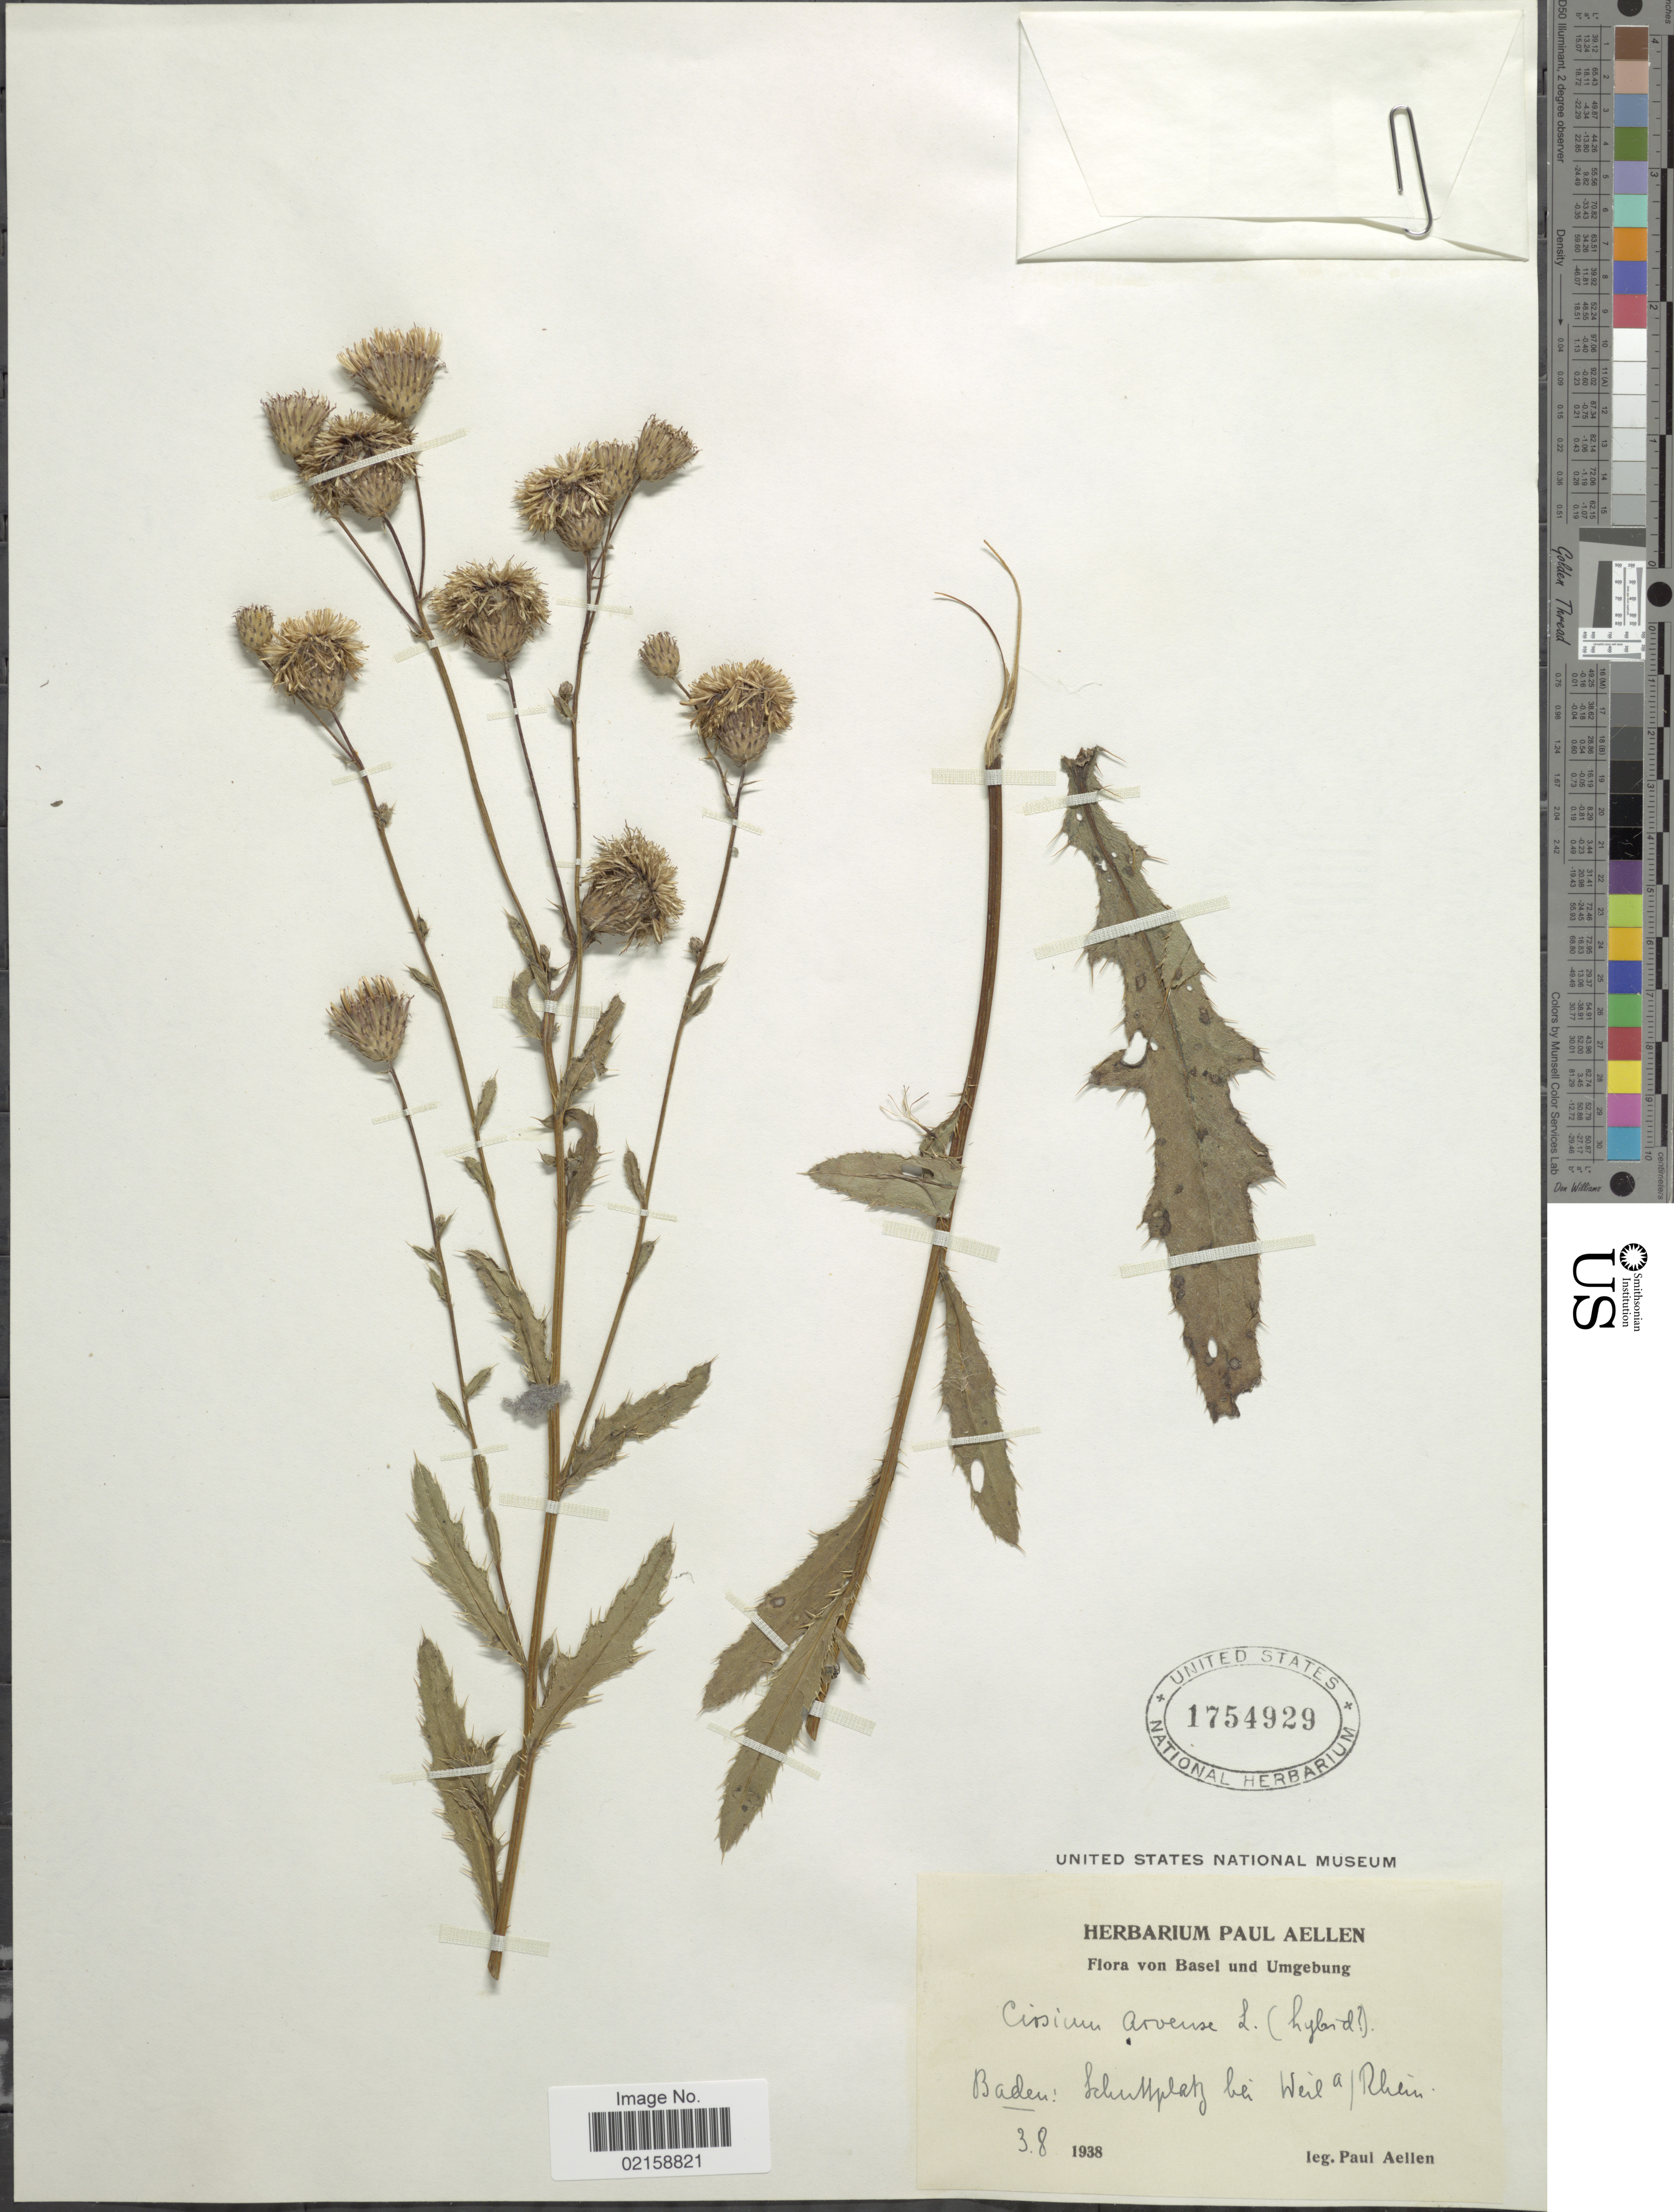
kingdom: Plantae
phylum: Tracheophyta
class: Magnoliopsida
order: Asterales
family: Asteraceae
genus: Cirsium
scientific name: Cirsium arvense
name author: (L.) Scop.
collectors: P. Aellen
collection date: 1938-08-03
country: Germany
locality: Basel und Umgebung, Baden: Schuttplatz bei Weil a/Rhein.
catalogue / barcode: US 1754929